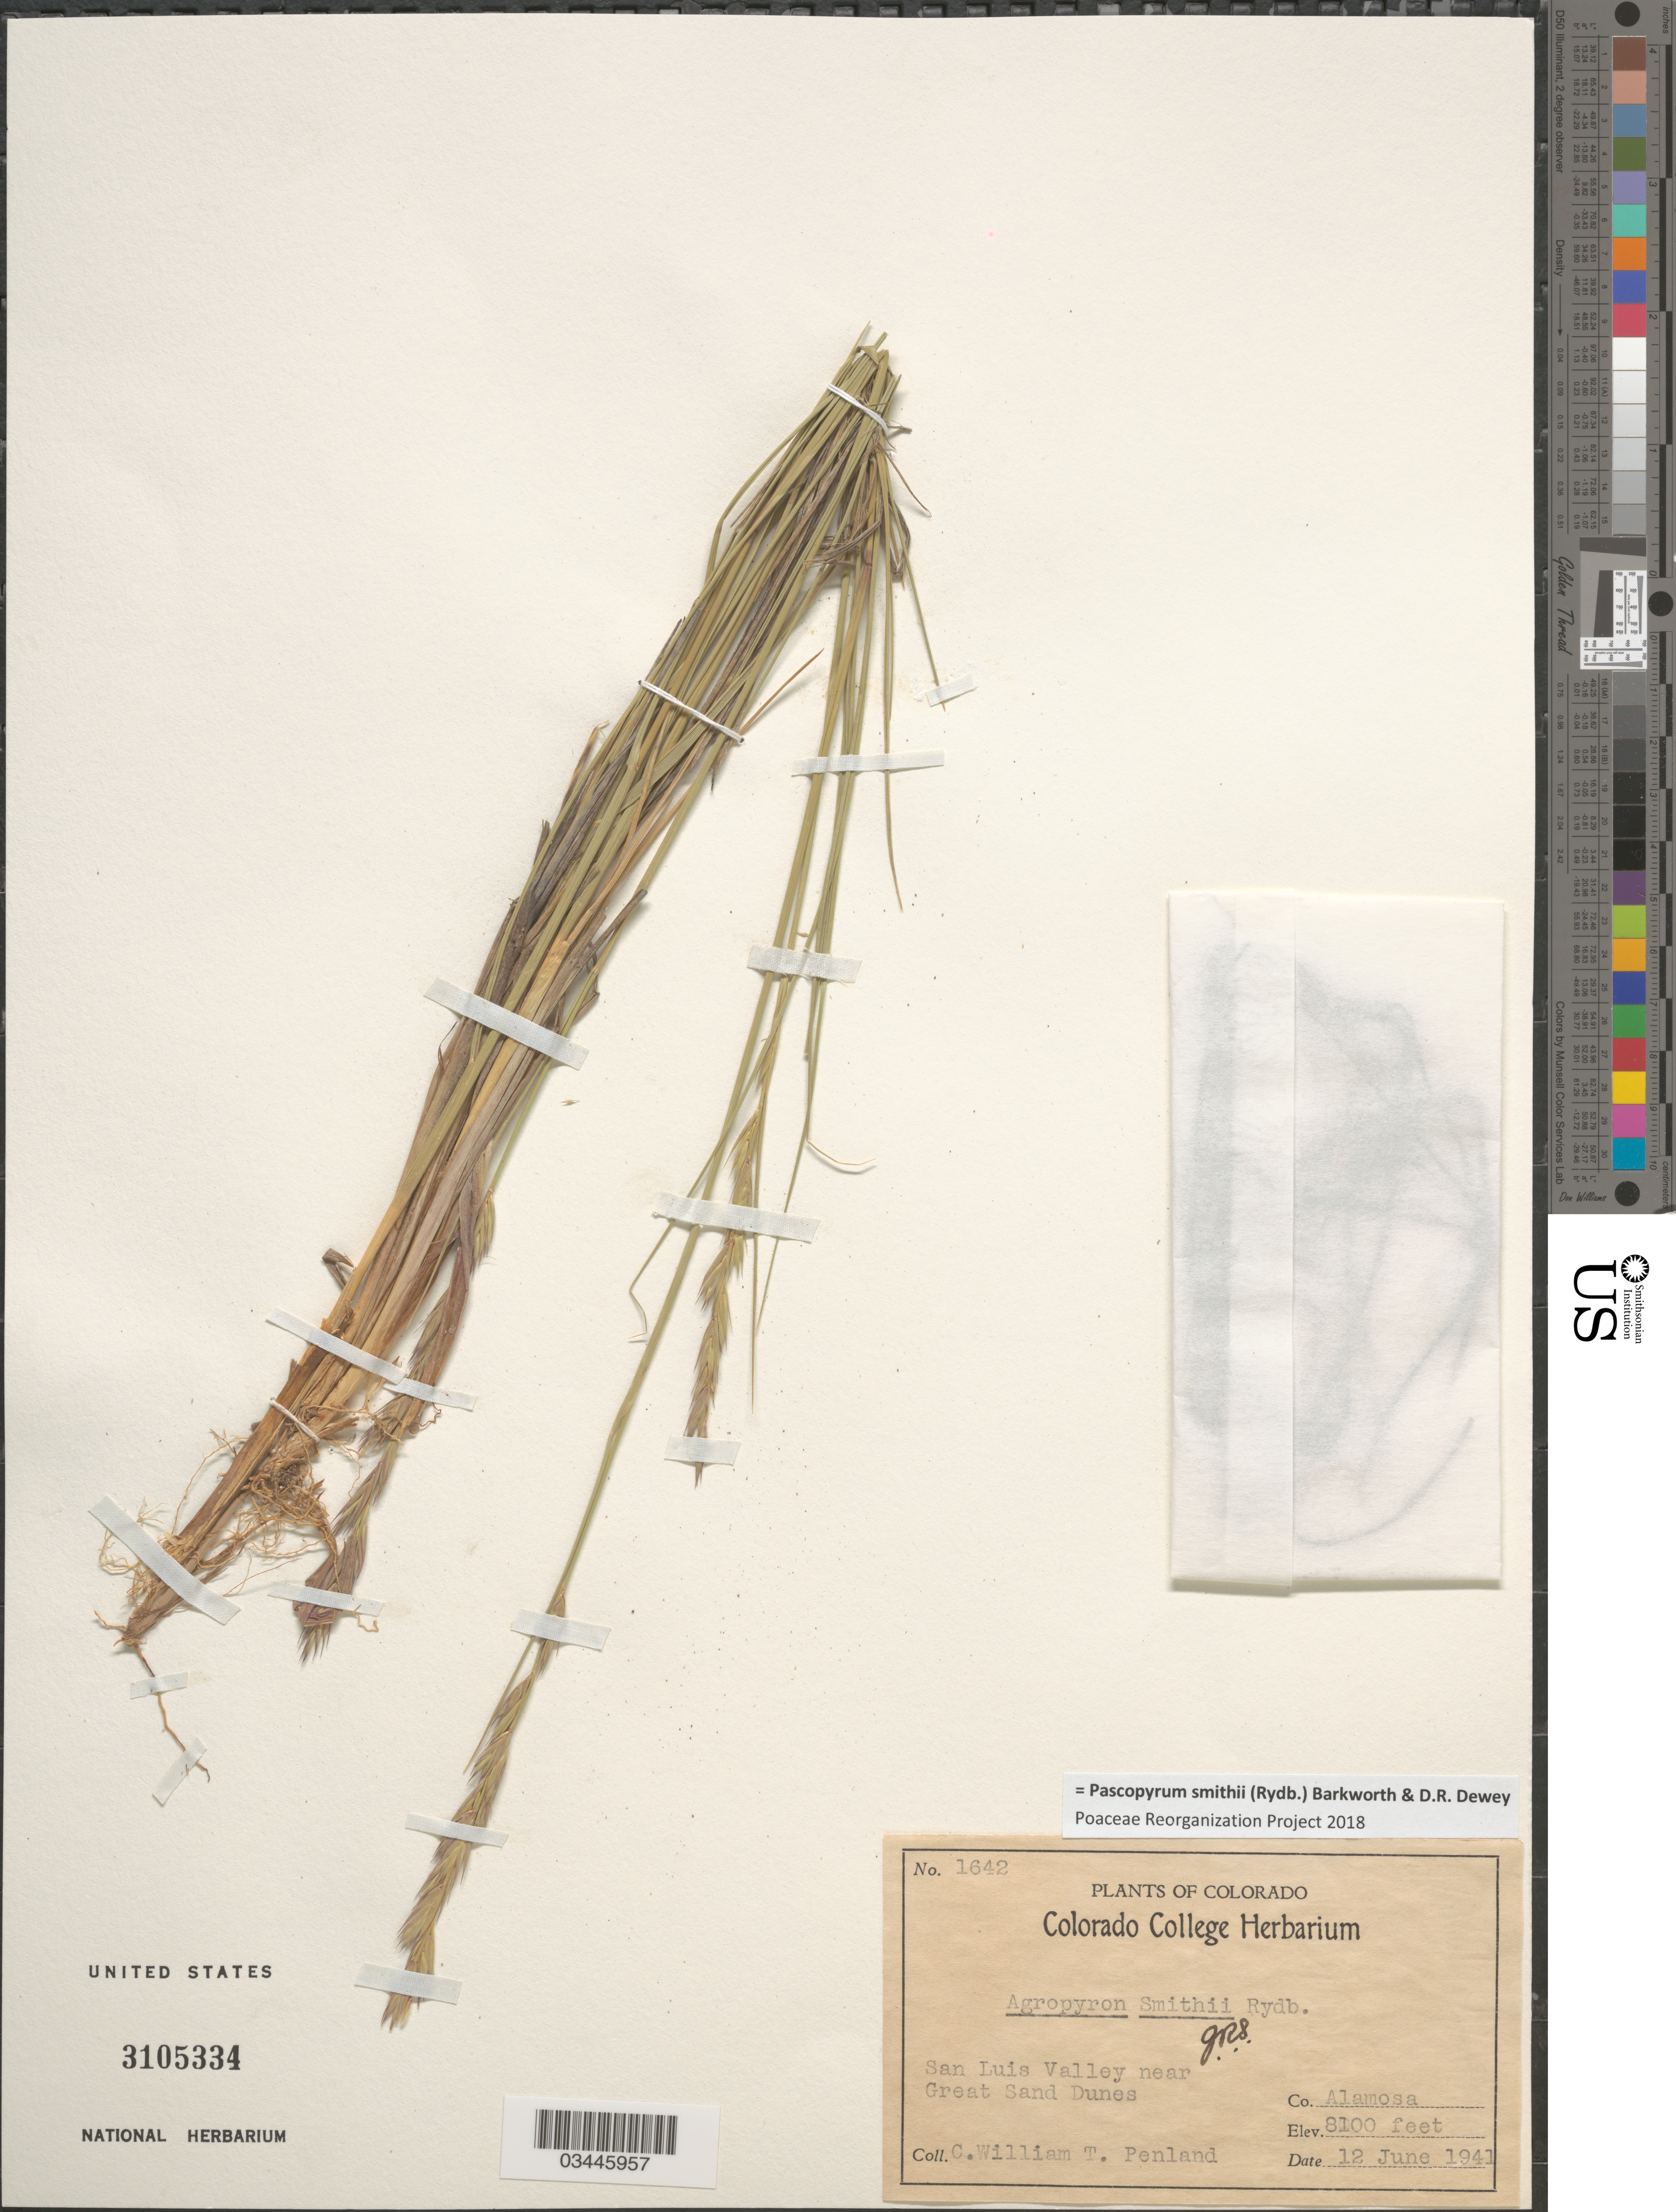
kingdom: Plantae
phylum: Tracheophyta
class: Liliopsida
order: Poales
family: Poaceae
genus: Pascopyrum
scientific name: Pascopyrum smithii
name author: (Rydb.) Barkworth & Dewey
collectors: C. W. Penland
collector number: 1642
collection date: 1941-06-12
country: United States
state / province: Colorado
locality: San Luis Valley near great Sand Dunes. Co. Alamosa.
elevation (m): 2469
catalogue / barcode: US 3105334